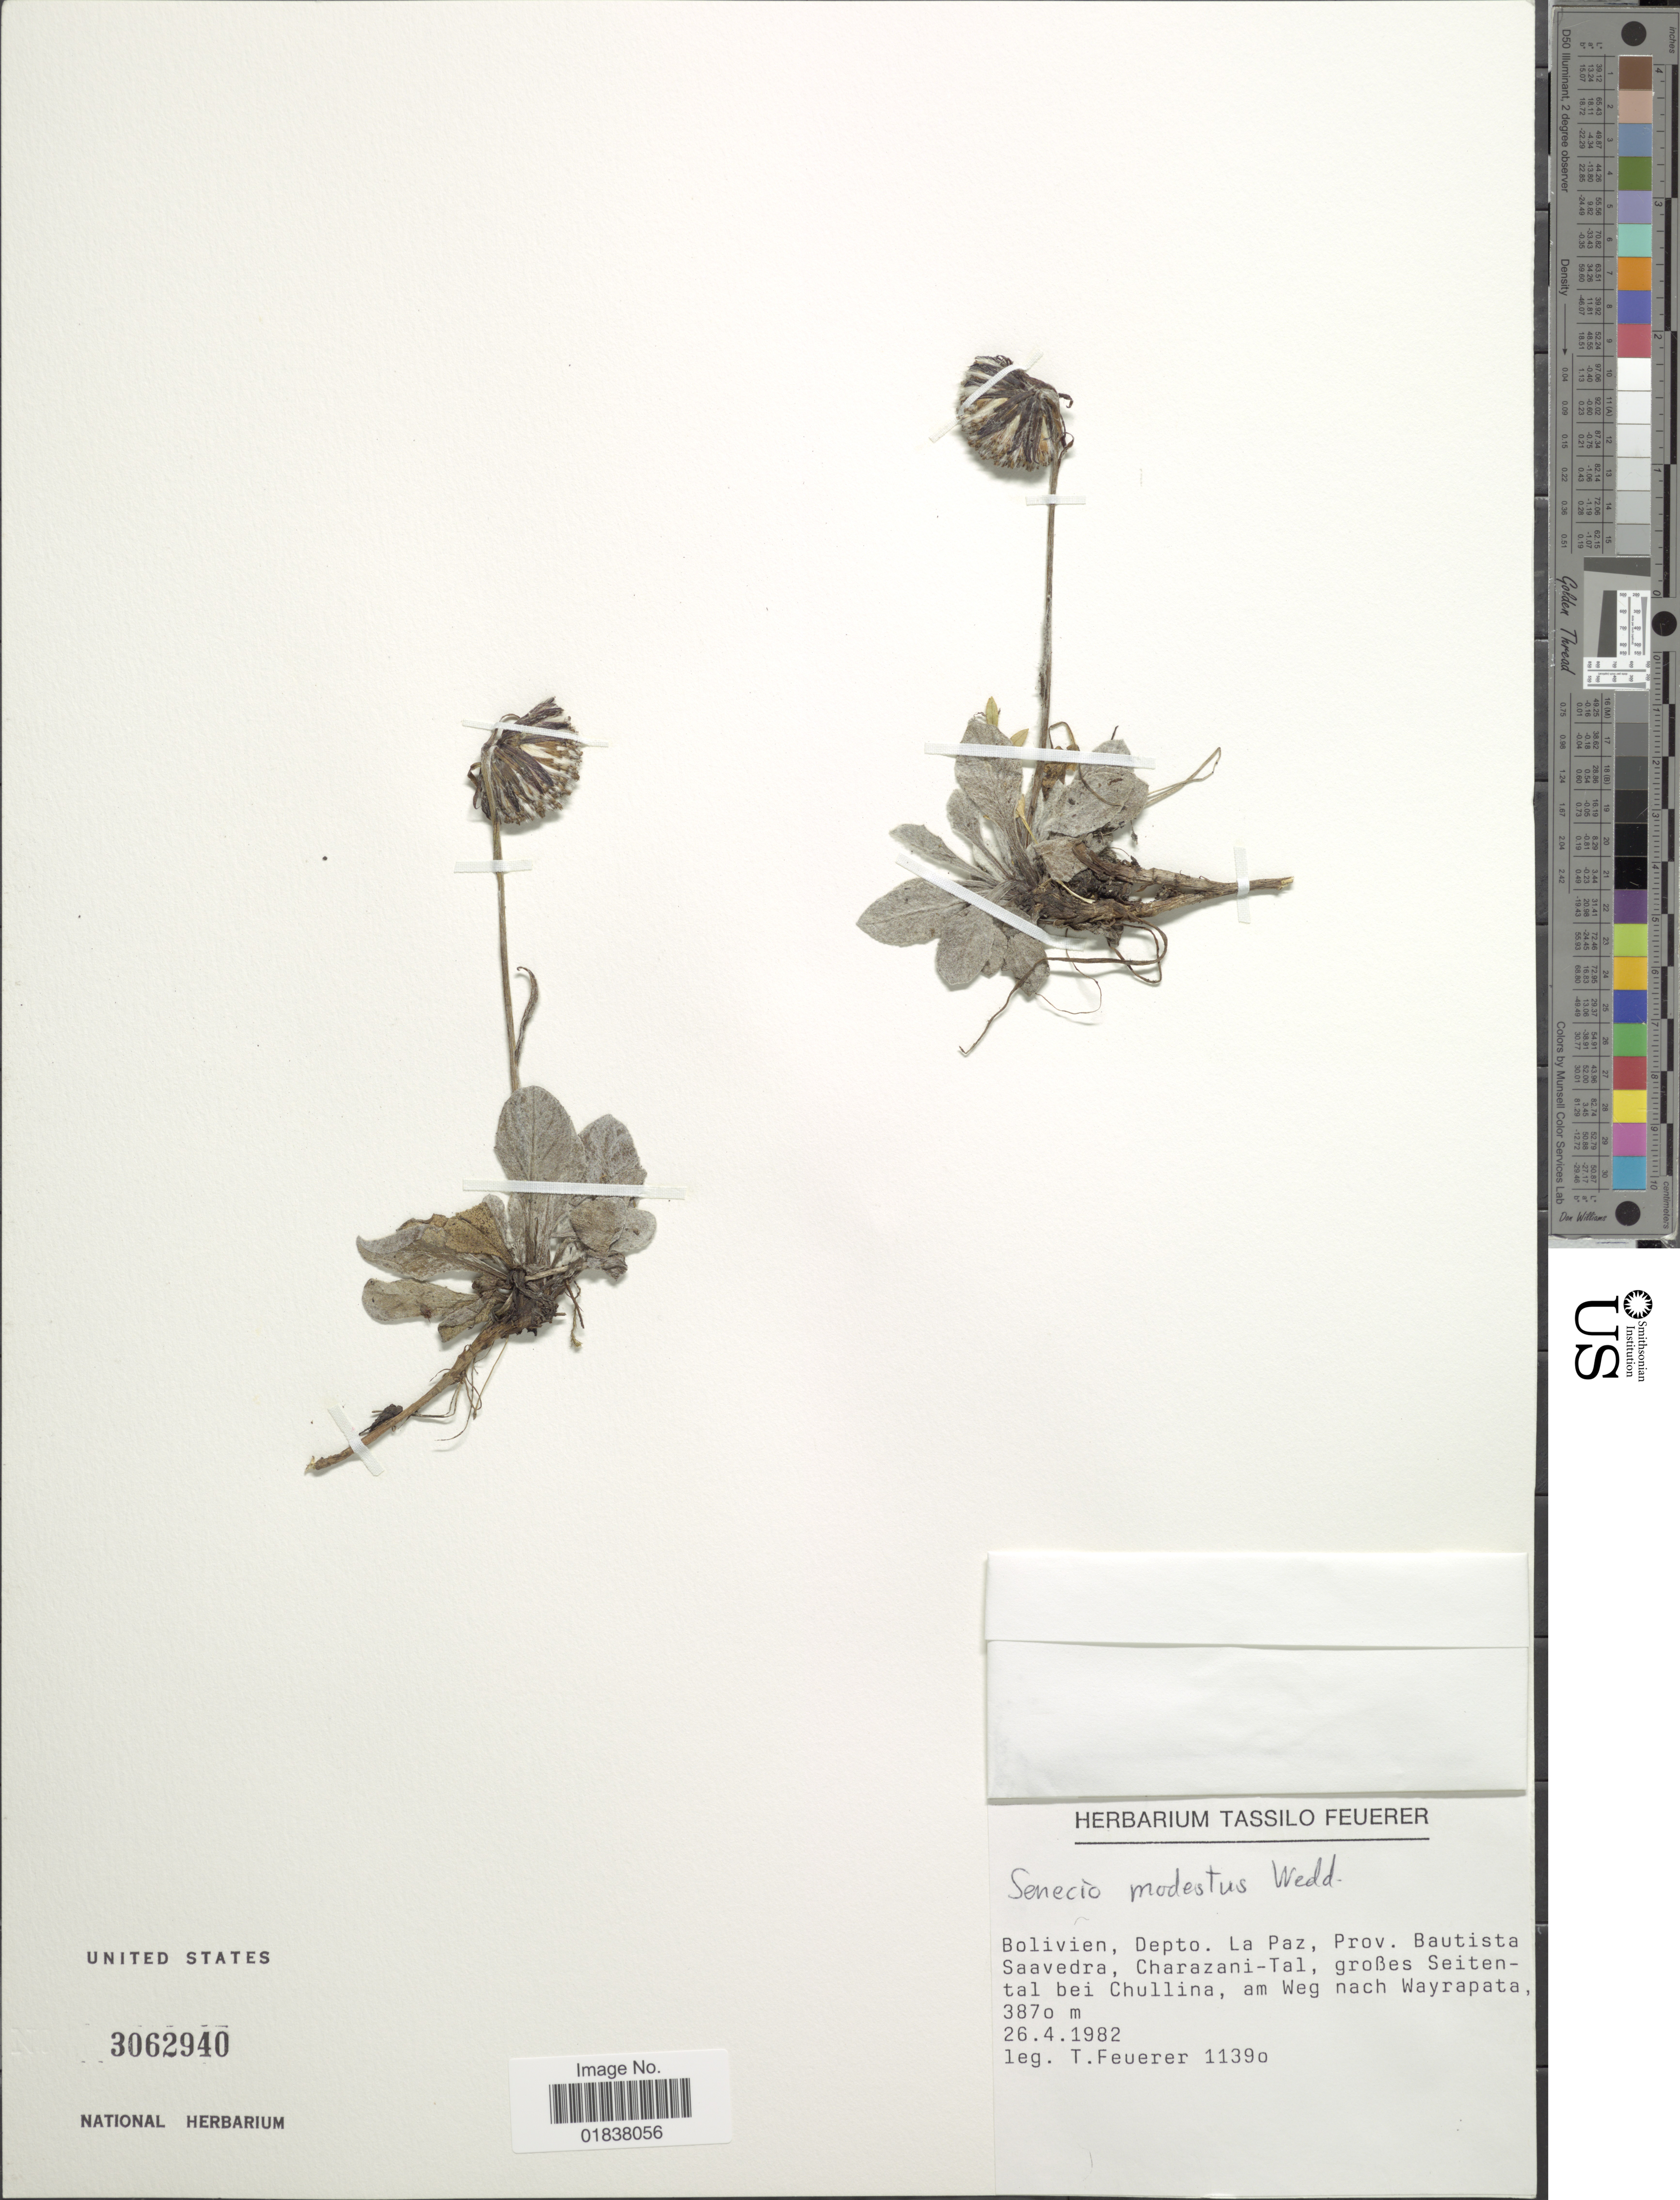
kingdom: Plantae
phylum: Tracheophyta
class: Magnoliopsida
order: Asterales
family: Asteraceae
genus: Senecio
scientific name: Senecio candollei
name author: Wedd.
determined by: Salomon, Luciana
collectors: T. Feuerer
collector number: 11390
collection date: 1982-04-26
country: Bolivia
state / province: La Paz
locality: Prov. Bautista Saavedra, Charazani-Tal, grobes Seitental bei Chullina, am Weg nach Wayrapata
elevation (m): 3870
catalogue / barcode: US 3062940